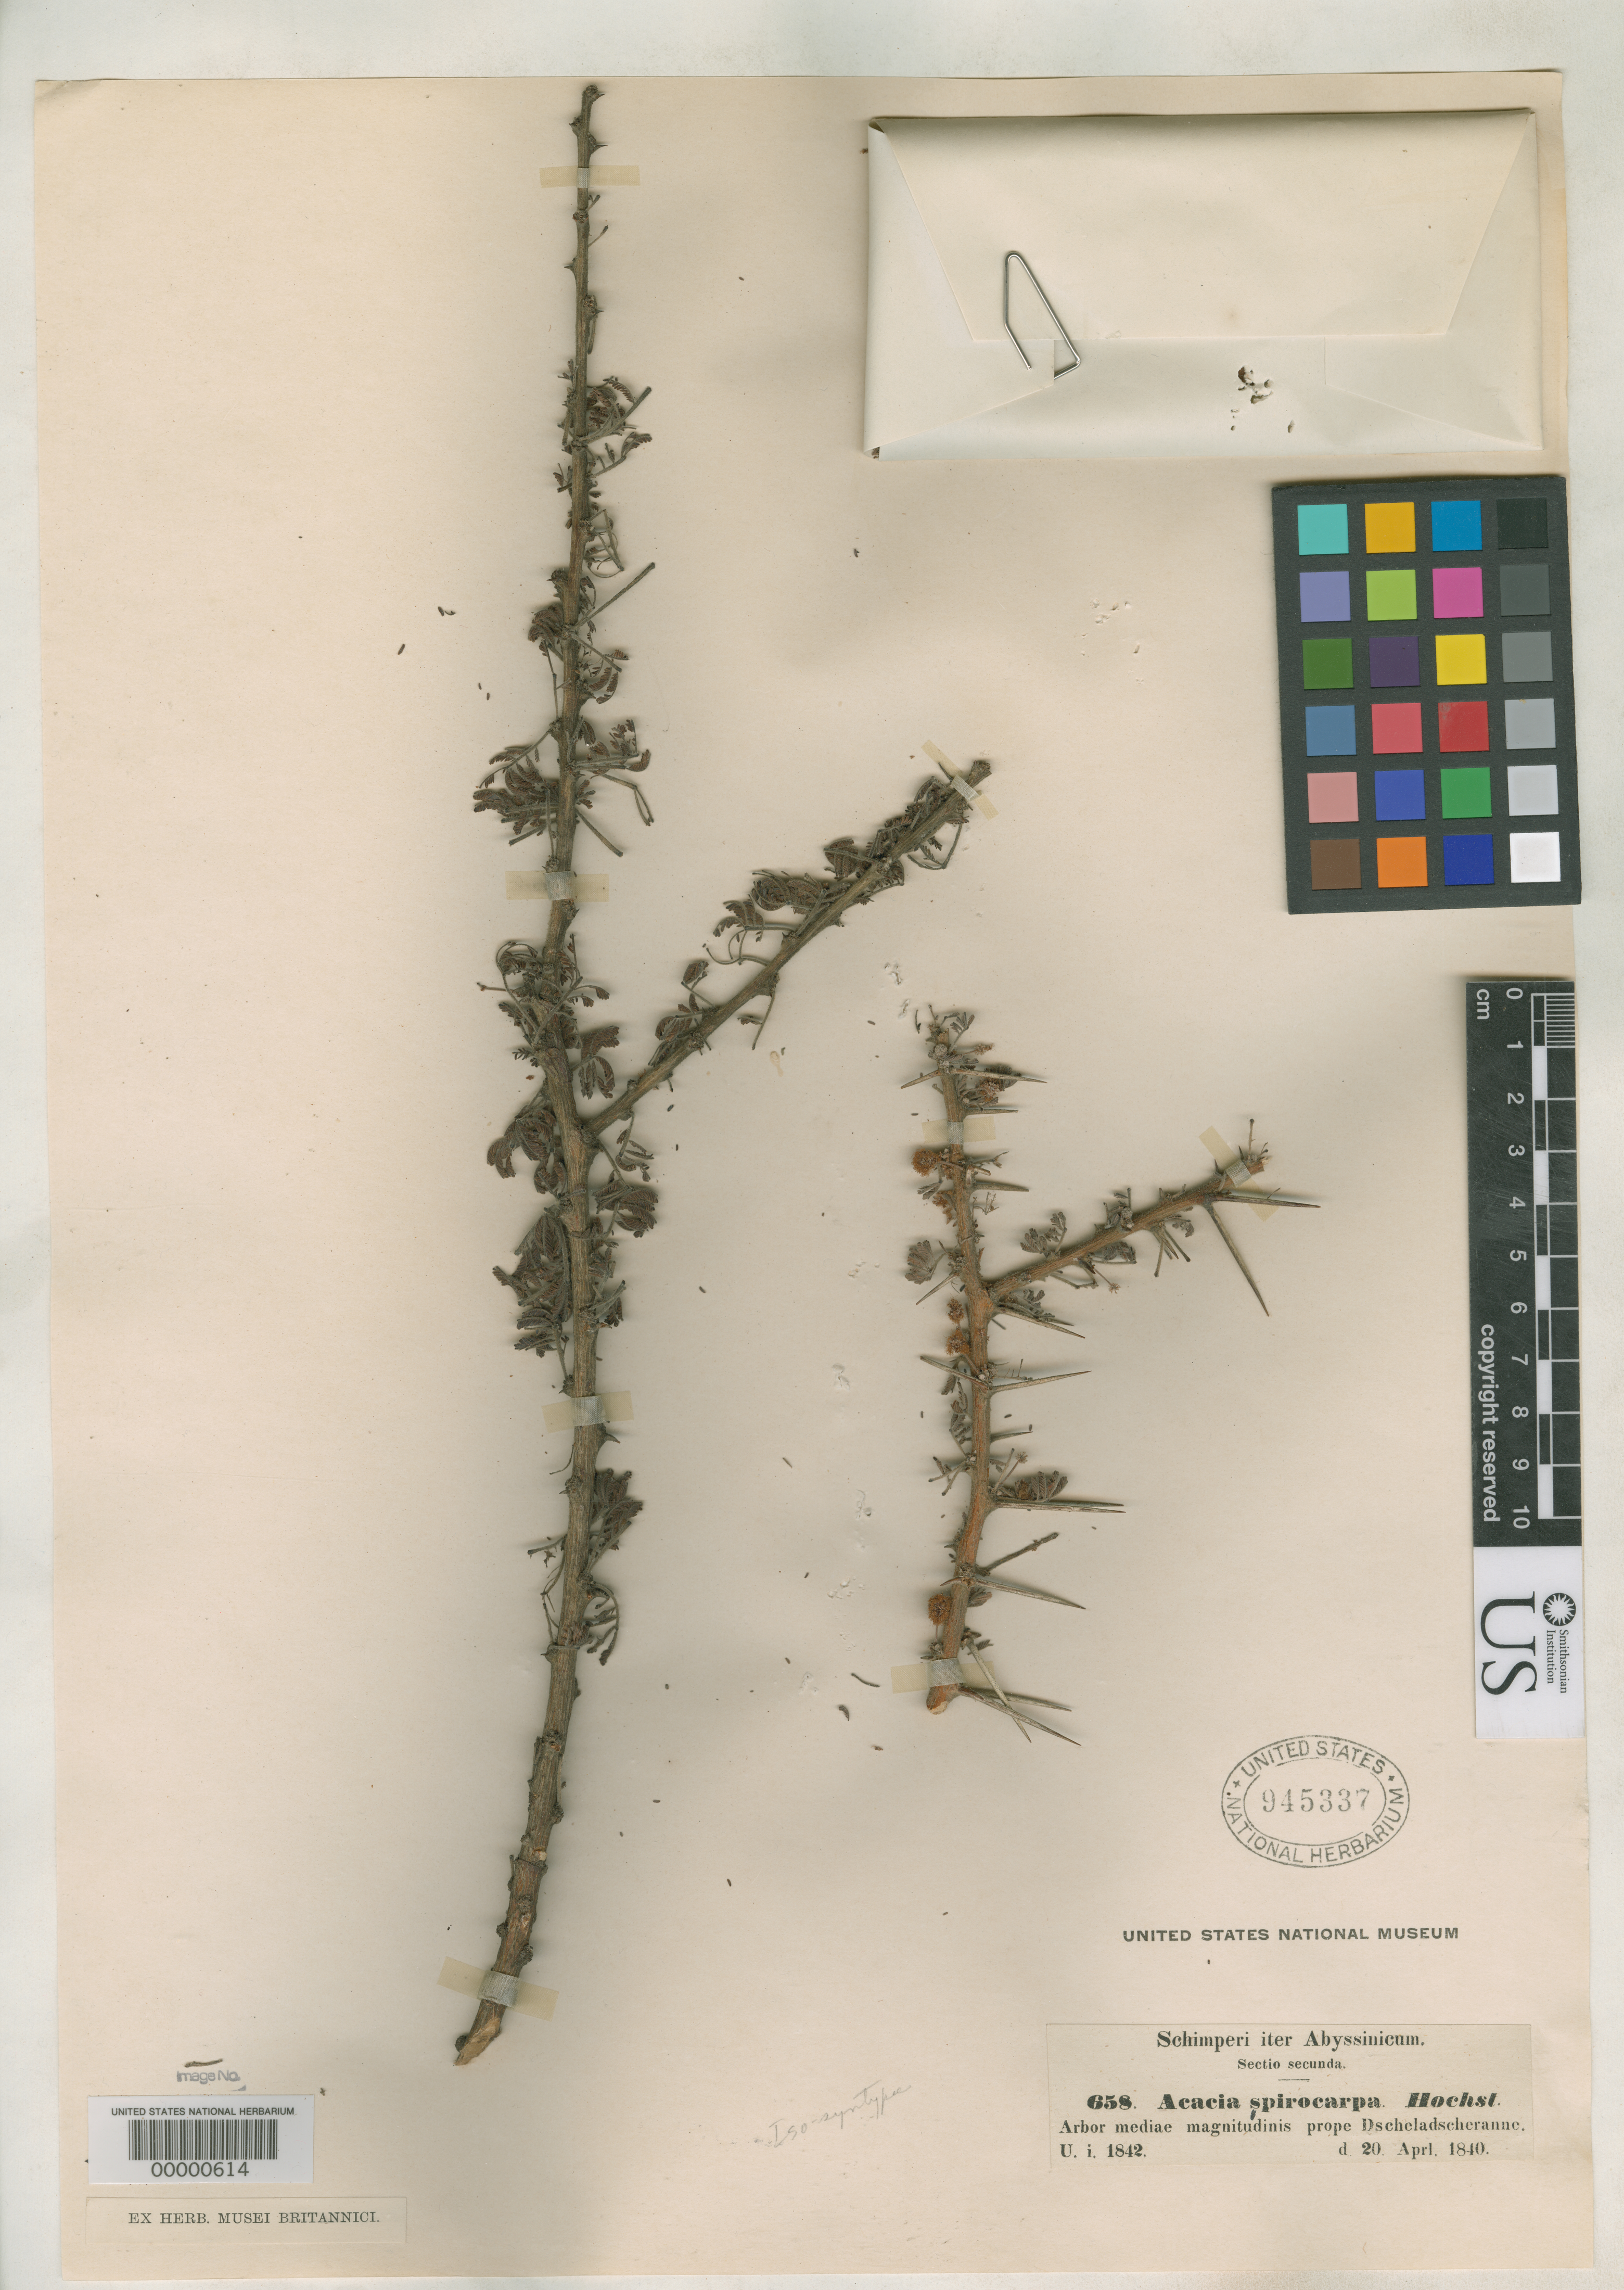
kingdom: Plantae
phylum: Tracheophyta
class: Magnoliopsida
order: Fabales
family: Fabaceae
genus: Acacia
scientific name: Acacia spirocarpa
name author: Hochst. ex A. Rich.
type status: Isosyntype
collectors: W. P. Schimper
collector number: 658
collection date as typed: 20 Apr 1840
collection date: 1840-04-20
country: Ethiopia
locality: Dscheladscheranne.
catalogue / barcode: US 945337